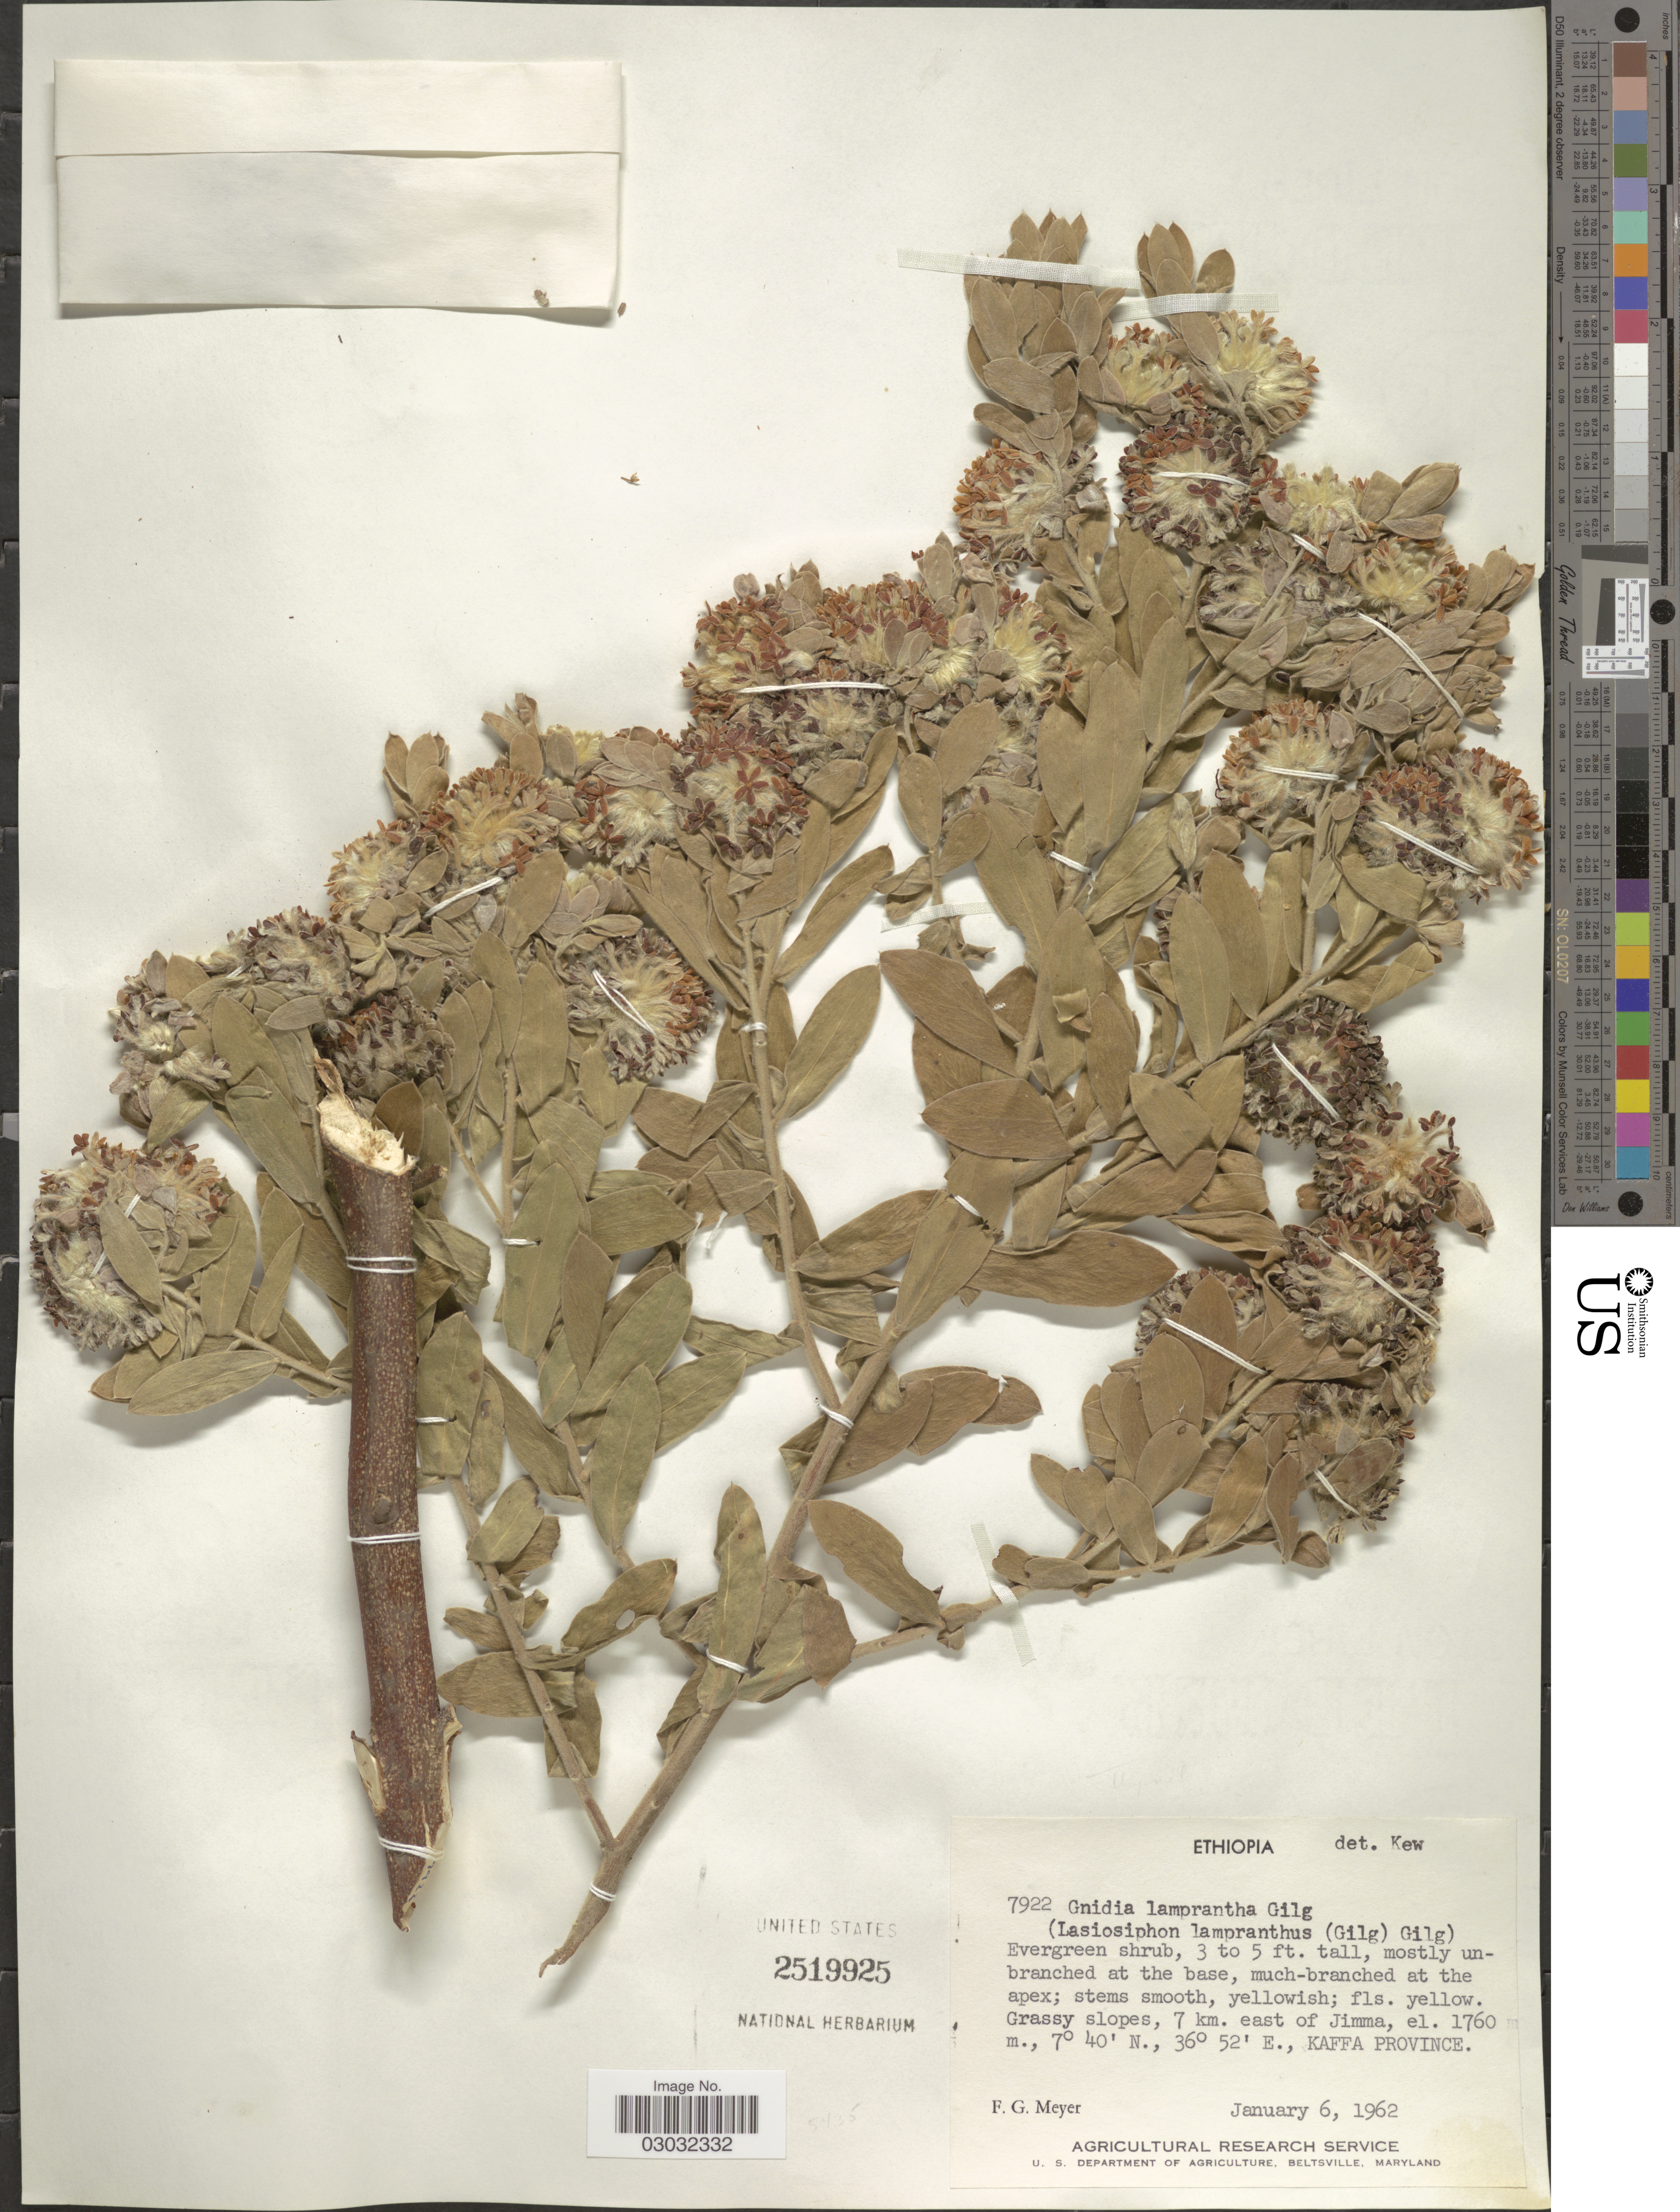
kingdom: Plantae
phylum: Tracheophyta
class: Magnoliopsida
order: Malvales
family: Thymelaeaceae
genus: Lasiosiphon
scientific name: Lasiosiphon lampranthus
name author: (Gilg) H. Pearson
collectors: F. G. Meyer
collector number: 7922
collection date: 1962-01-06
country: Ethiopia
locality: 7 km. east of Jimma. Kaffa Province.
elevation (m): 1760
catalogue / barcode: US 2519925